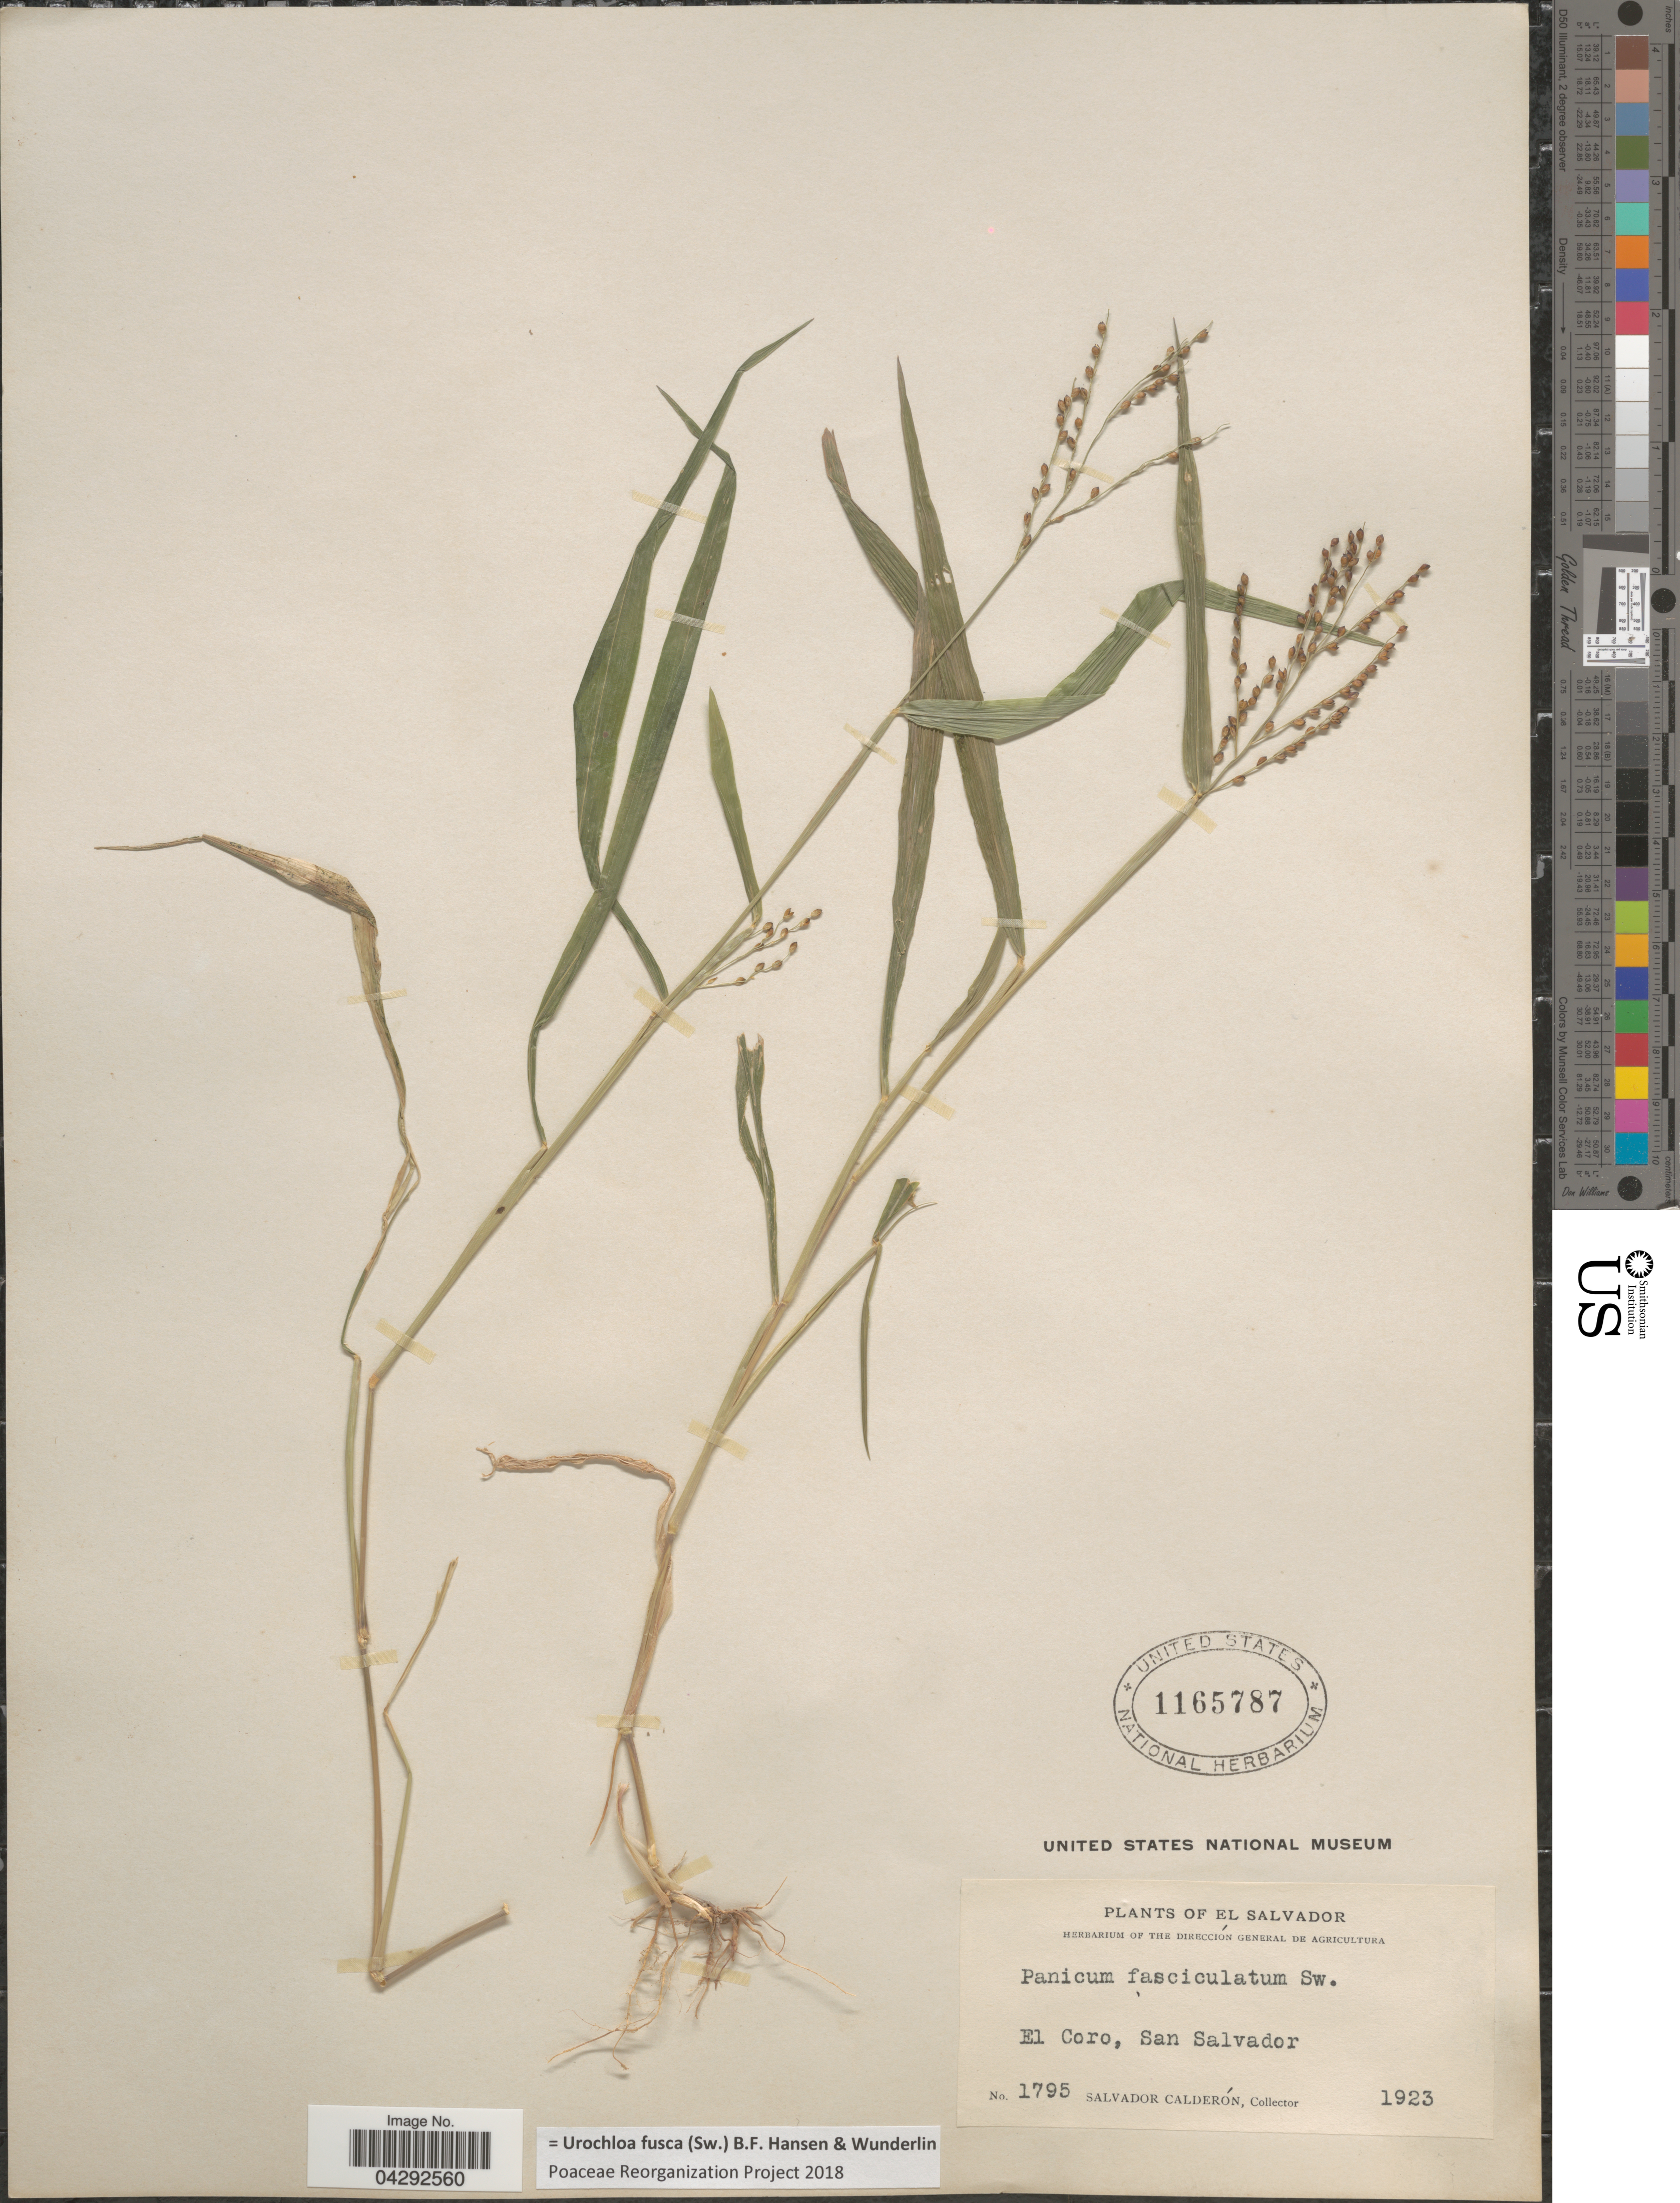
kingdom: Plantae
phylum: Tracheophyta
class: Liliopsida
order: Poales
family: Poaceae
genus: Urochloa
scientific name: Urochloa fusca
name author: (Sw.) B.F. Hansen & Wunderlin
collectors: S. Calderón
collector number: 1795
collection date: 1923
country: El Salvador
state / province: San Salvador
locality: El Coro.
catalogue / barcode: US 1165787